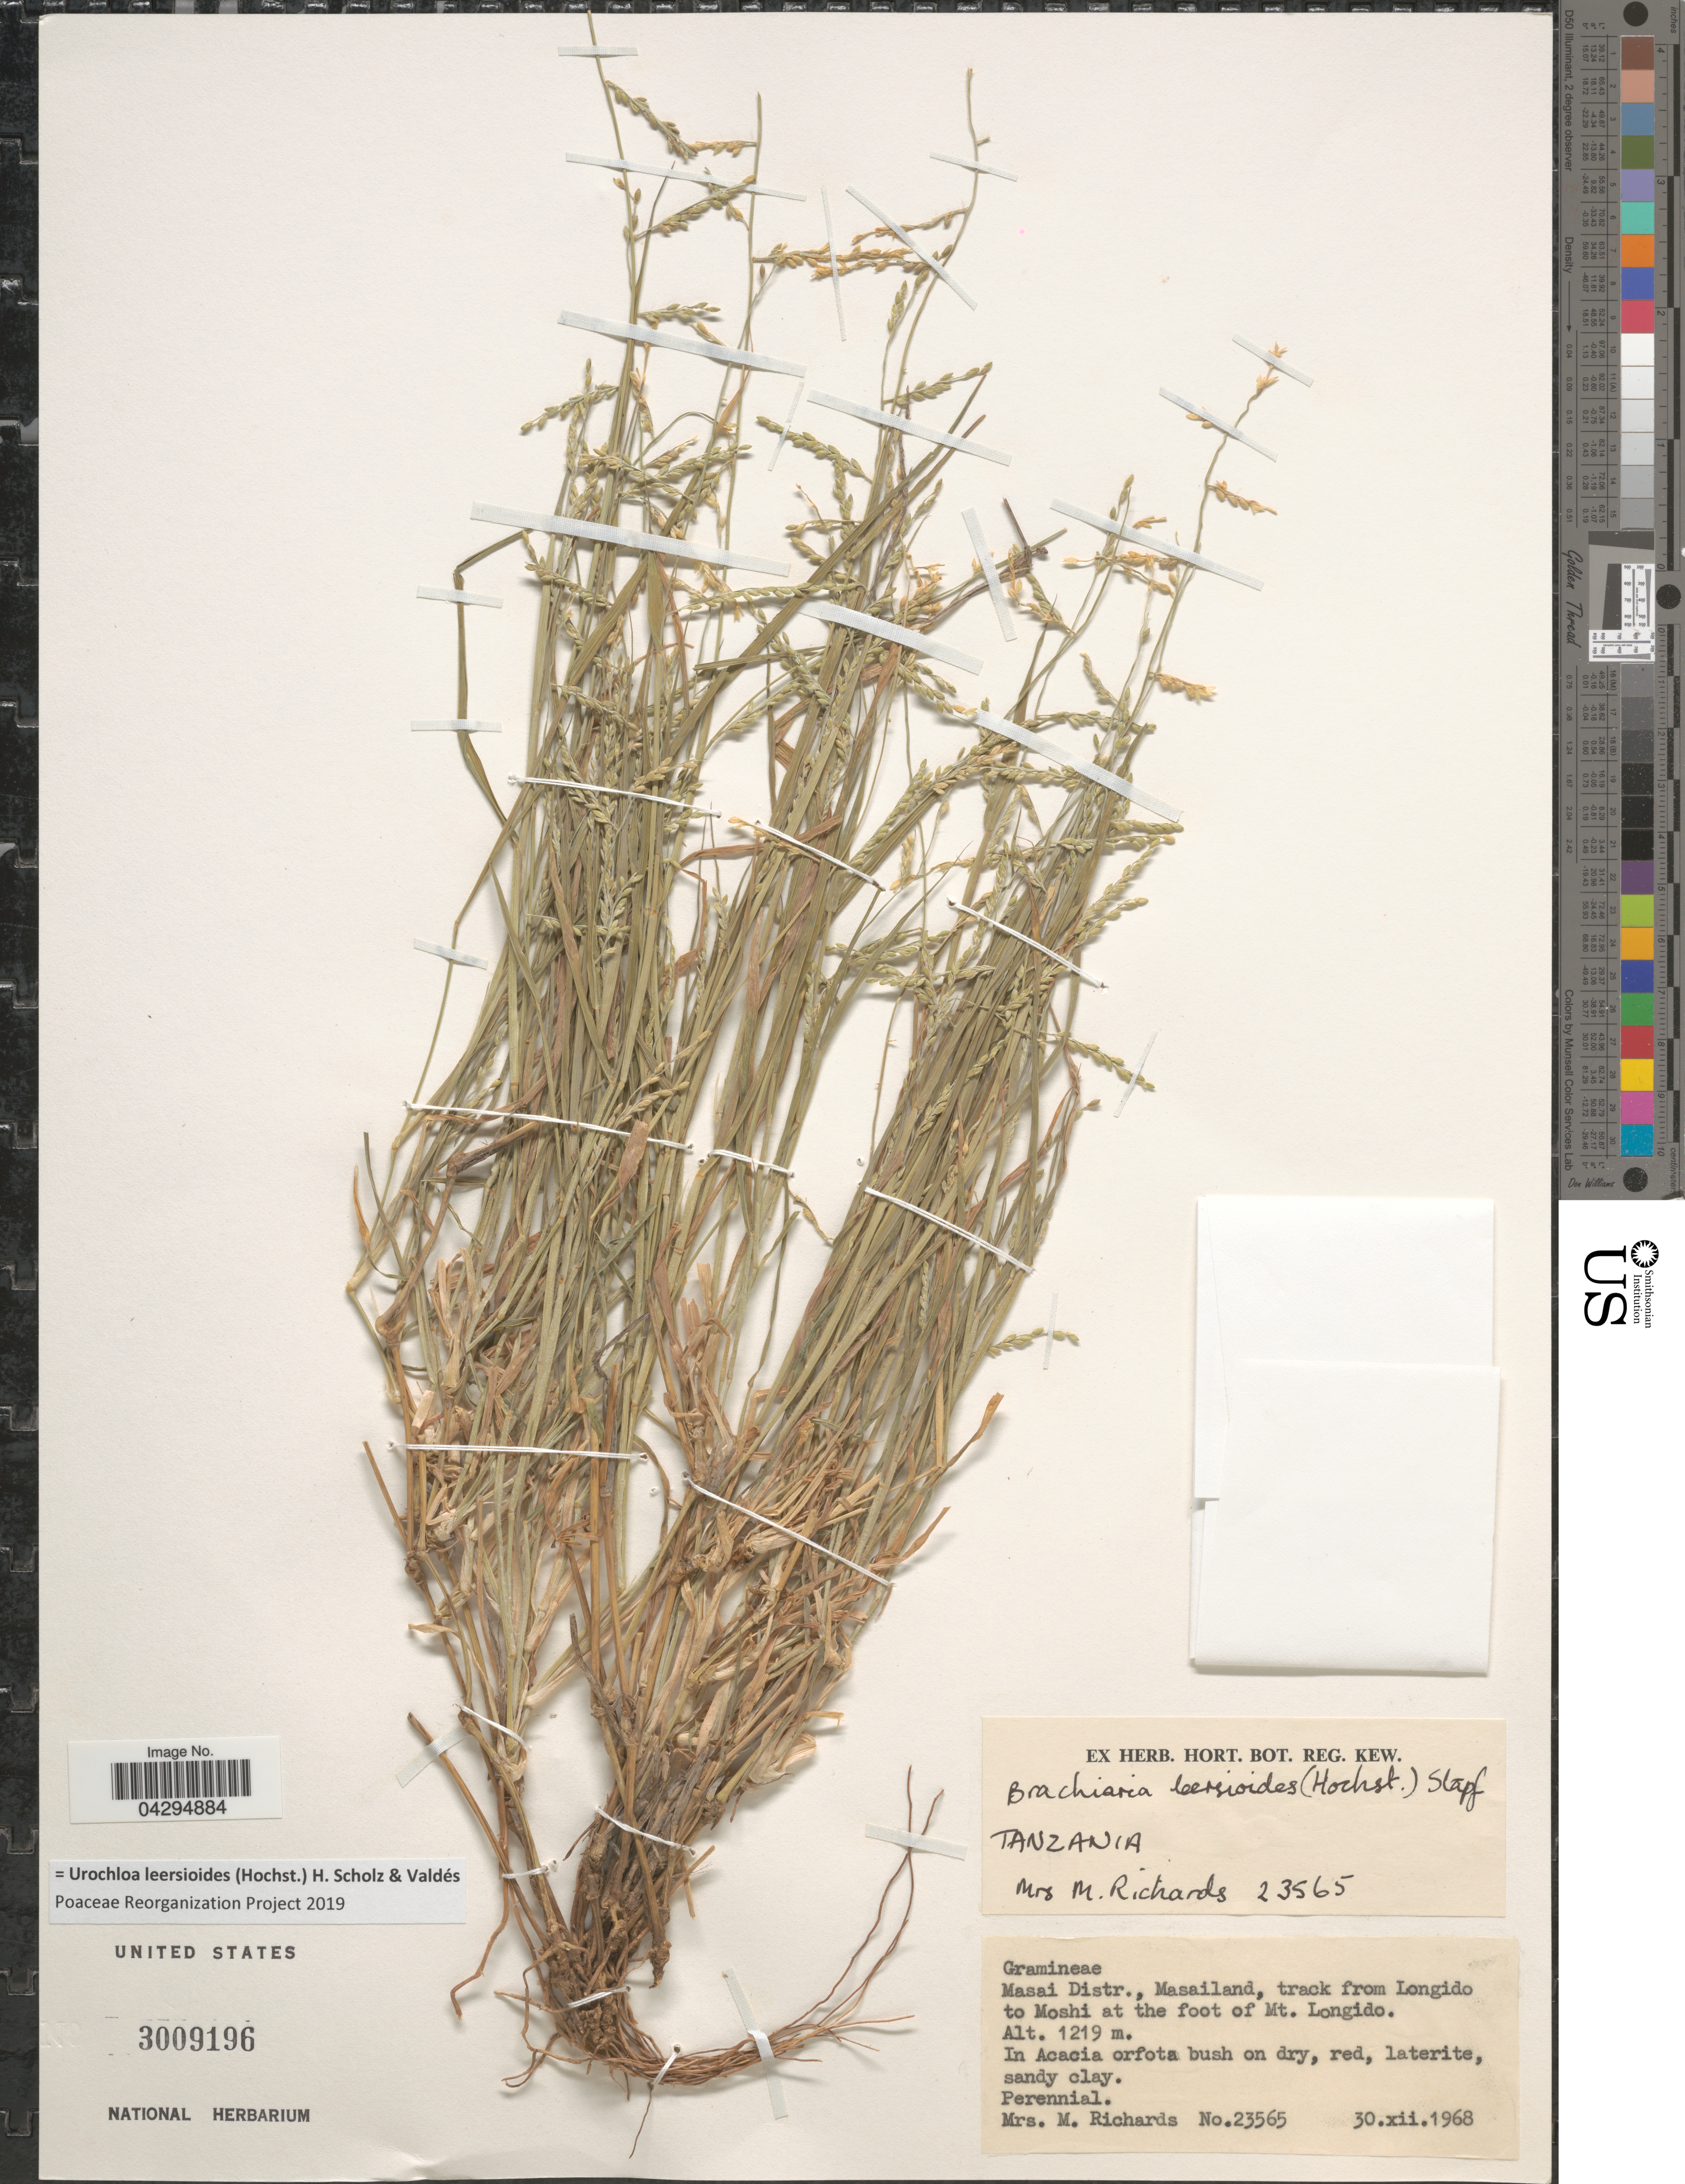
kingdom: Plantae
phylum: Tracheophyta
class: Liliopsida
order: Poales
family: Poaceae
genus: Urochloa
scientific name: Urochloa leersioides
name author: (Hochst.) H. Scholz & Valdés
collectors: M. Richards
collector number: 23565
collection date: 1968-12-30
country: Tanzania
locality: Masai Distr., Masailand, track from Longido to Moshi at the foot of Mt. Longido.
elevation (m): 1219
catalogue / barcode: US 3009196